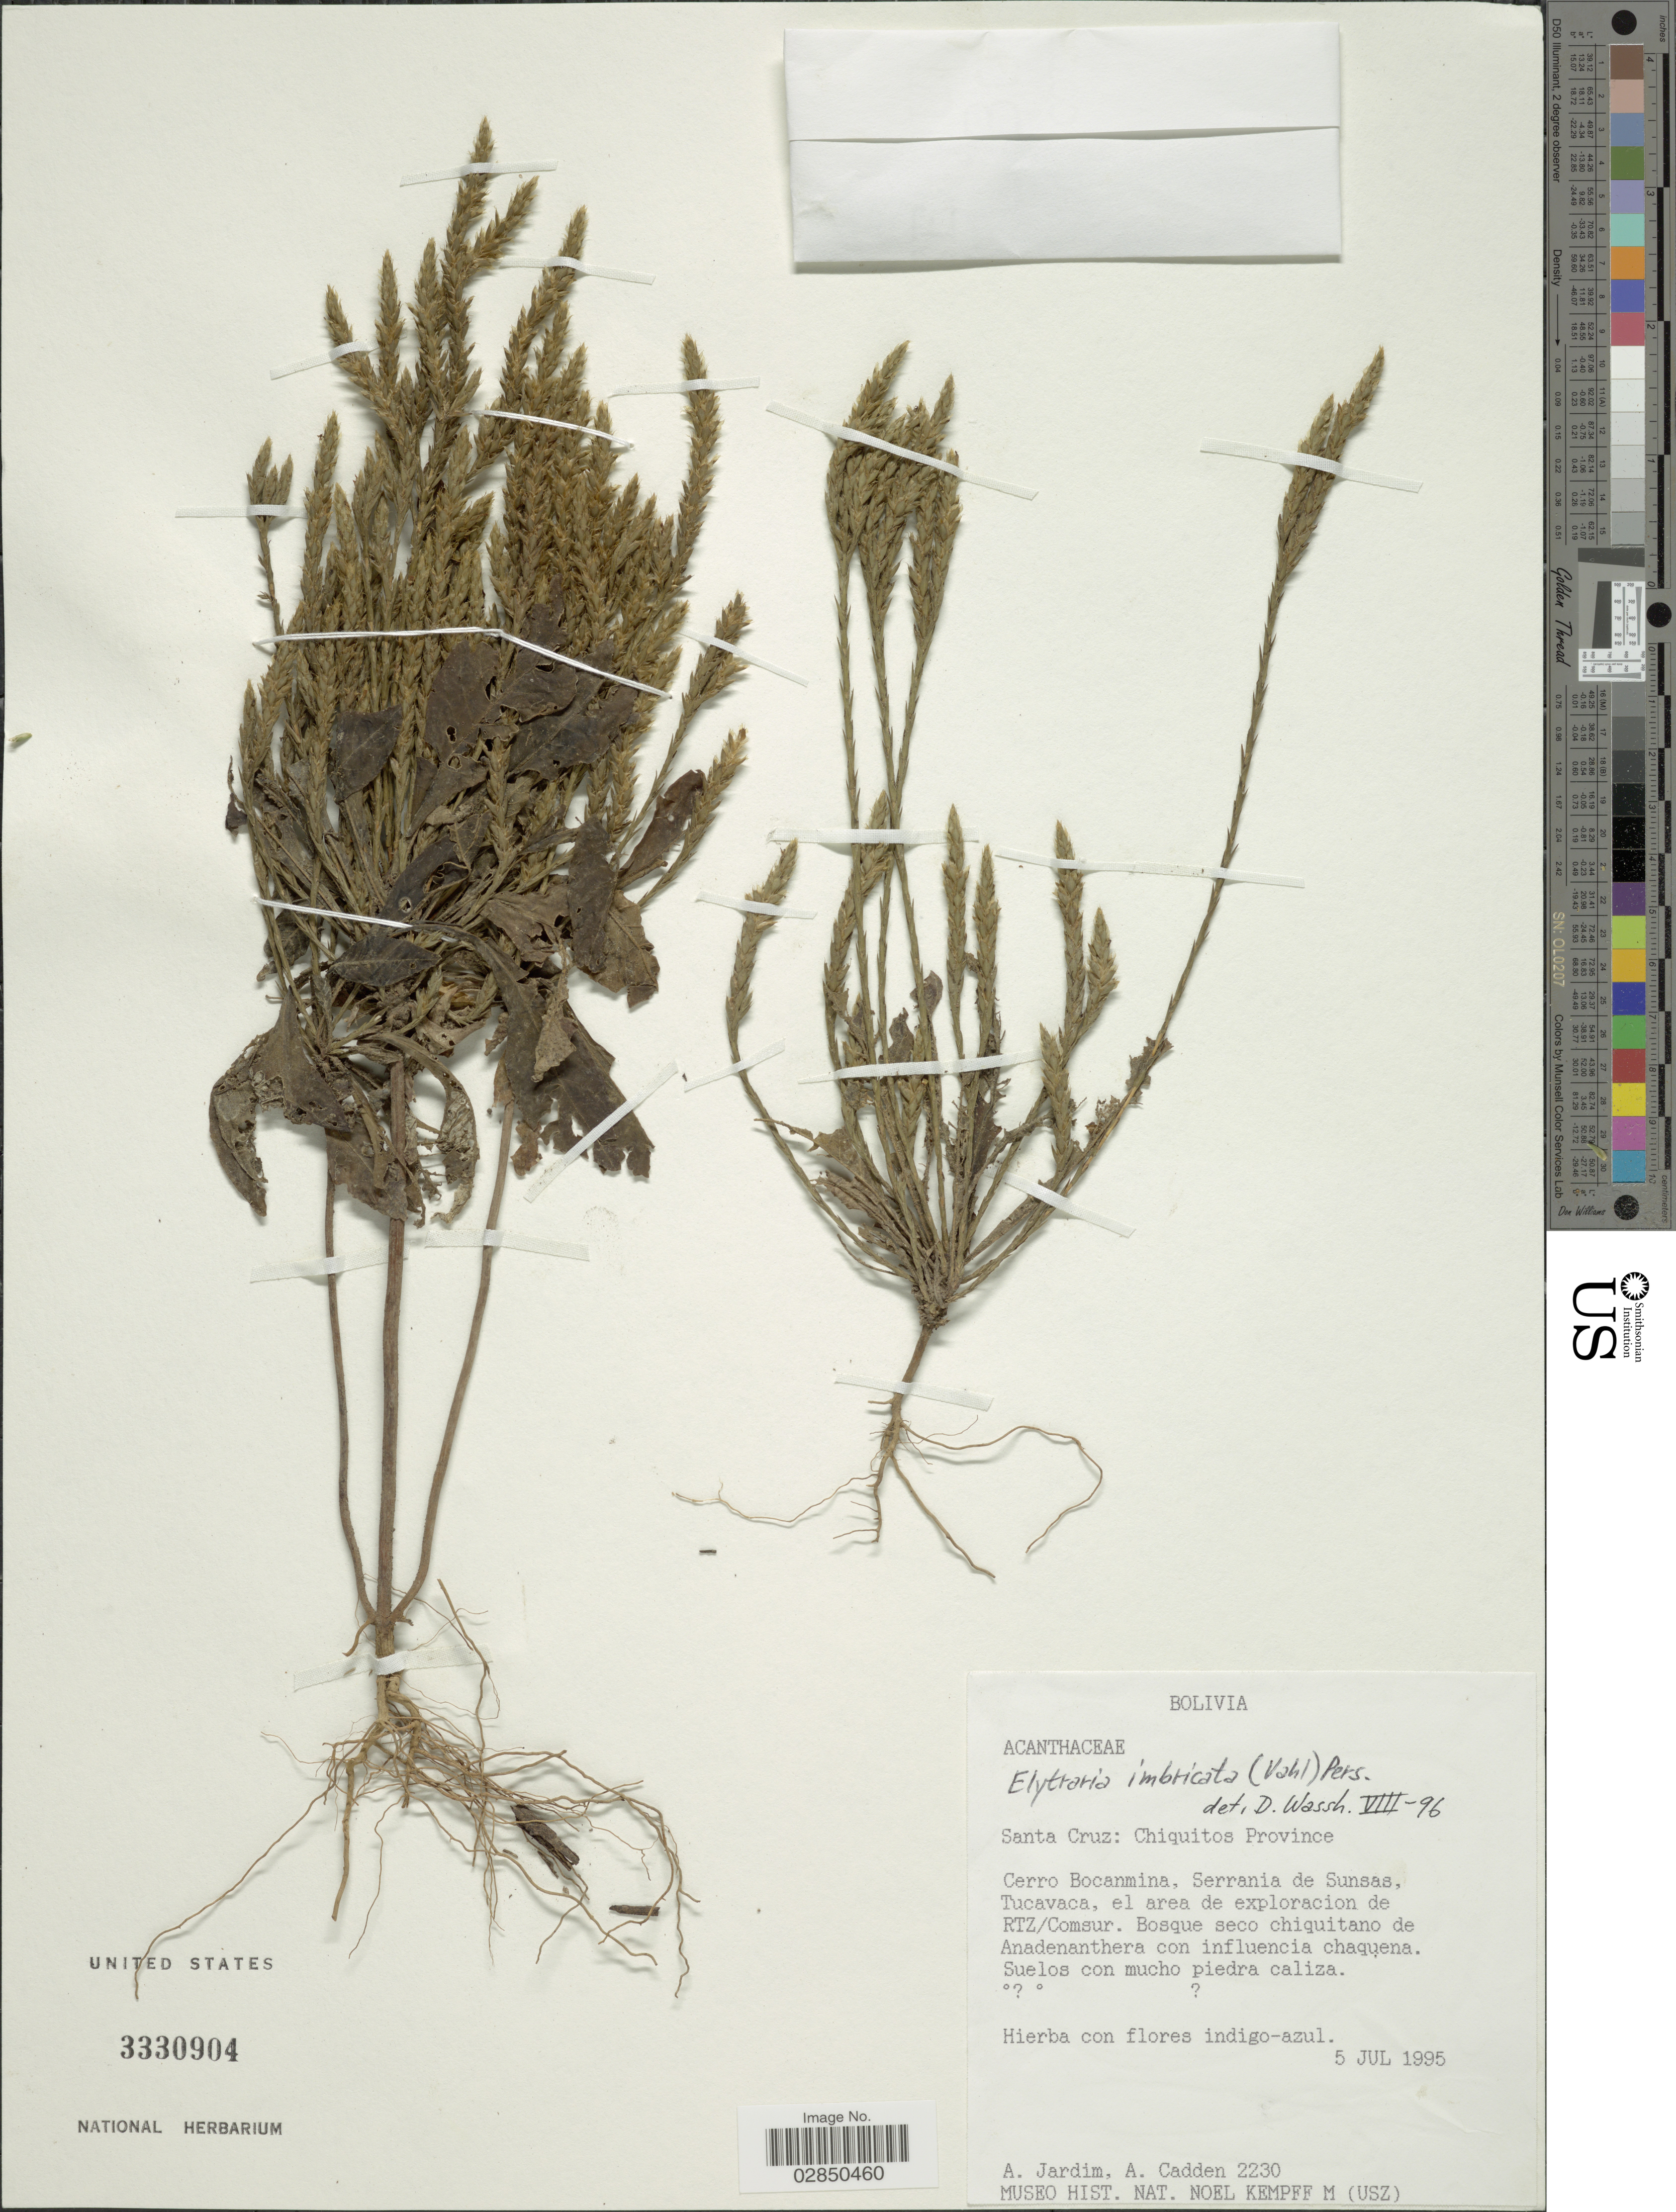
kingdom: Plantae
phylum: Tracheophyta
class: Magnoliopsida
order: Lamiales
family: Acanthaceae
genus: Elytraria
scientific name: Elytraria imbricata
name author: (Vahl) Pers.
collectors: A. Jardim & A. Cadden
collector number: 2230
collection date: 1995-07-05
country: Bolivia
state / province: Santa Cruz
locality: Chiquitos Province. Cerro Bocanmina, Serrania de Sunsas, Tucavaca, el area de exploracion de RTZ/ Comsur.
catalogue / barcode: US 3330904